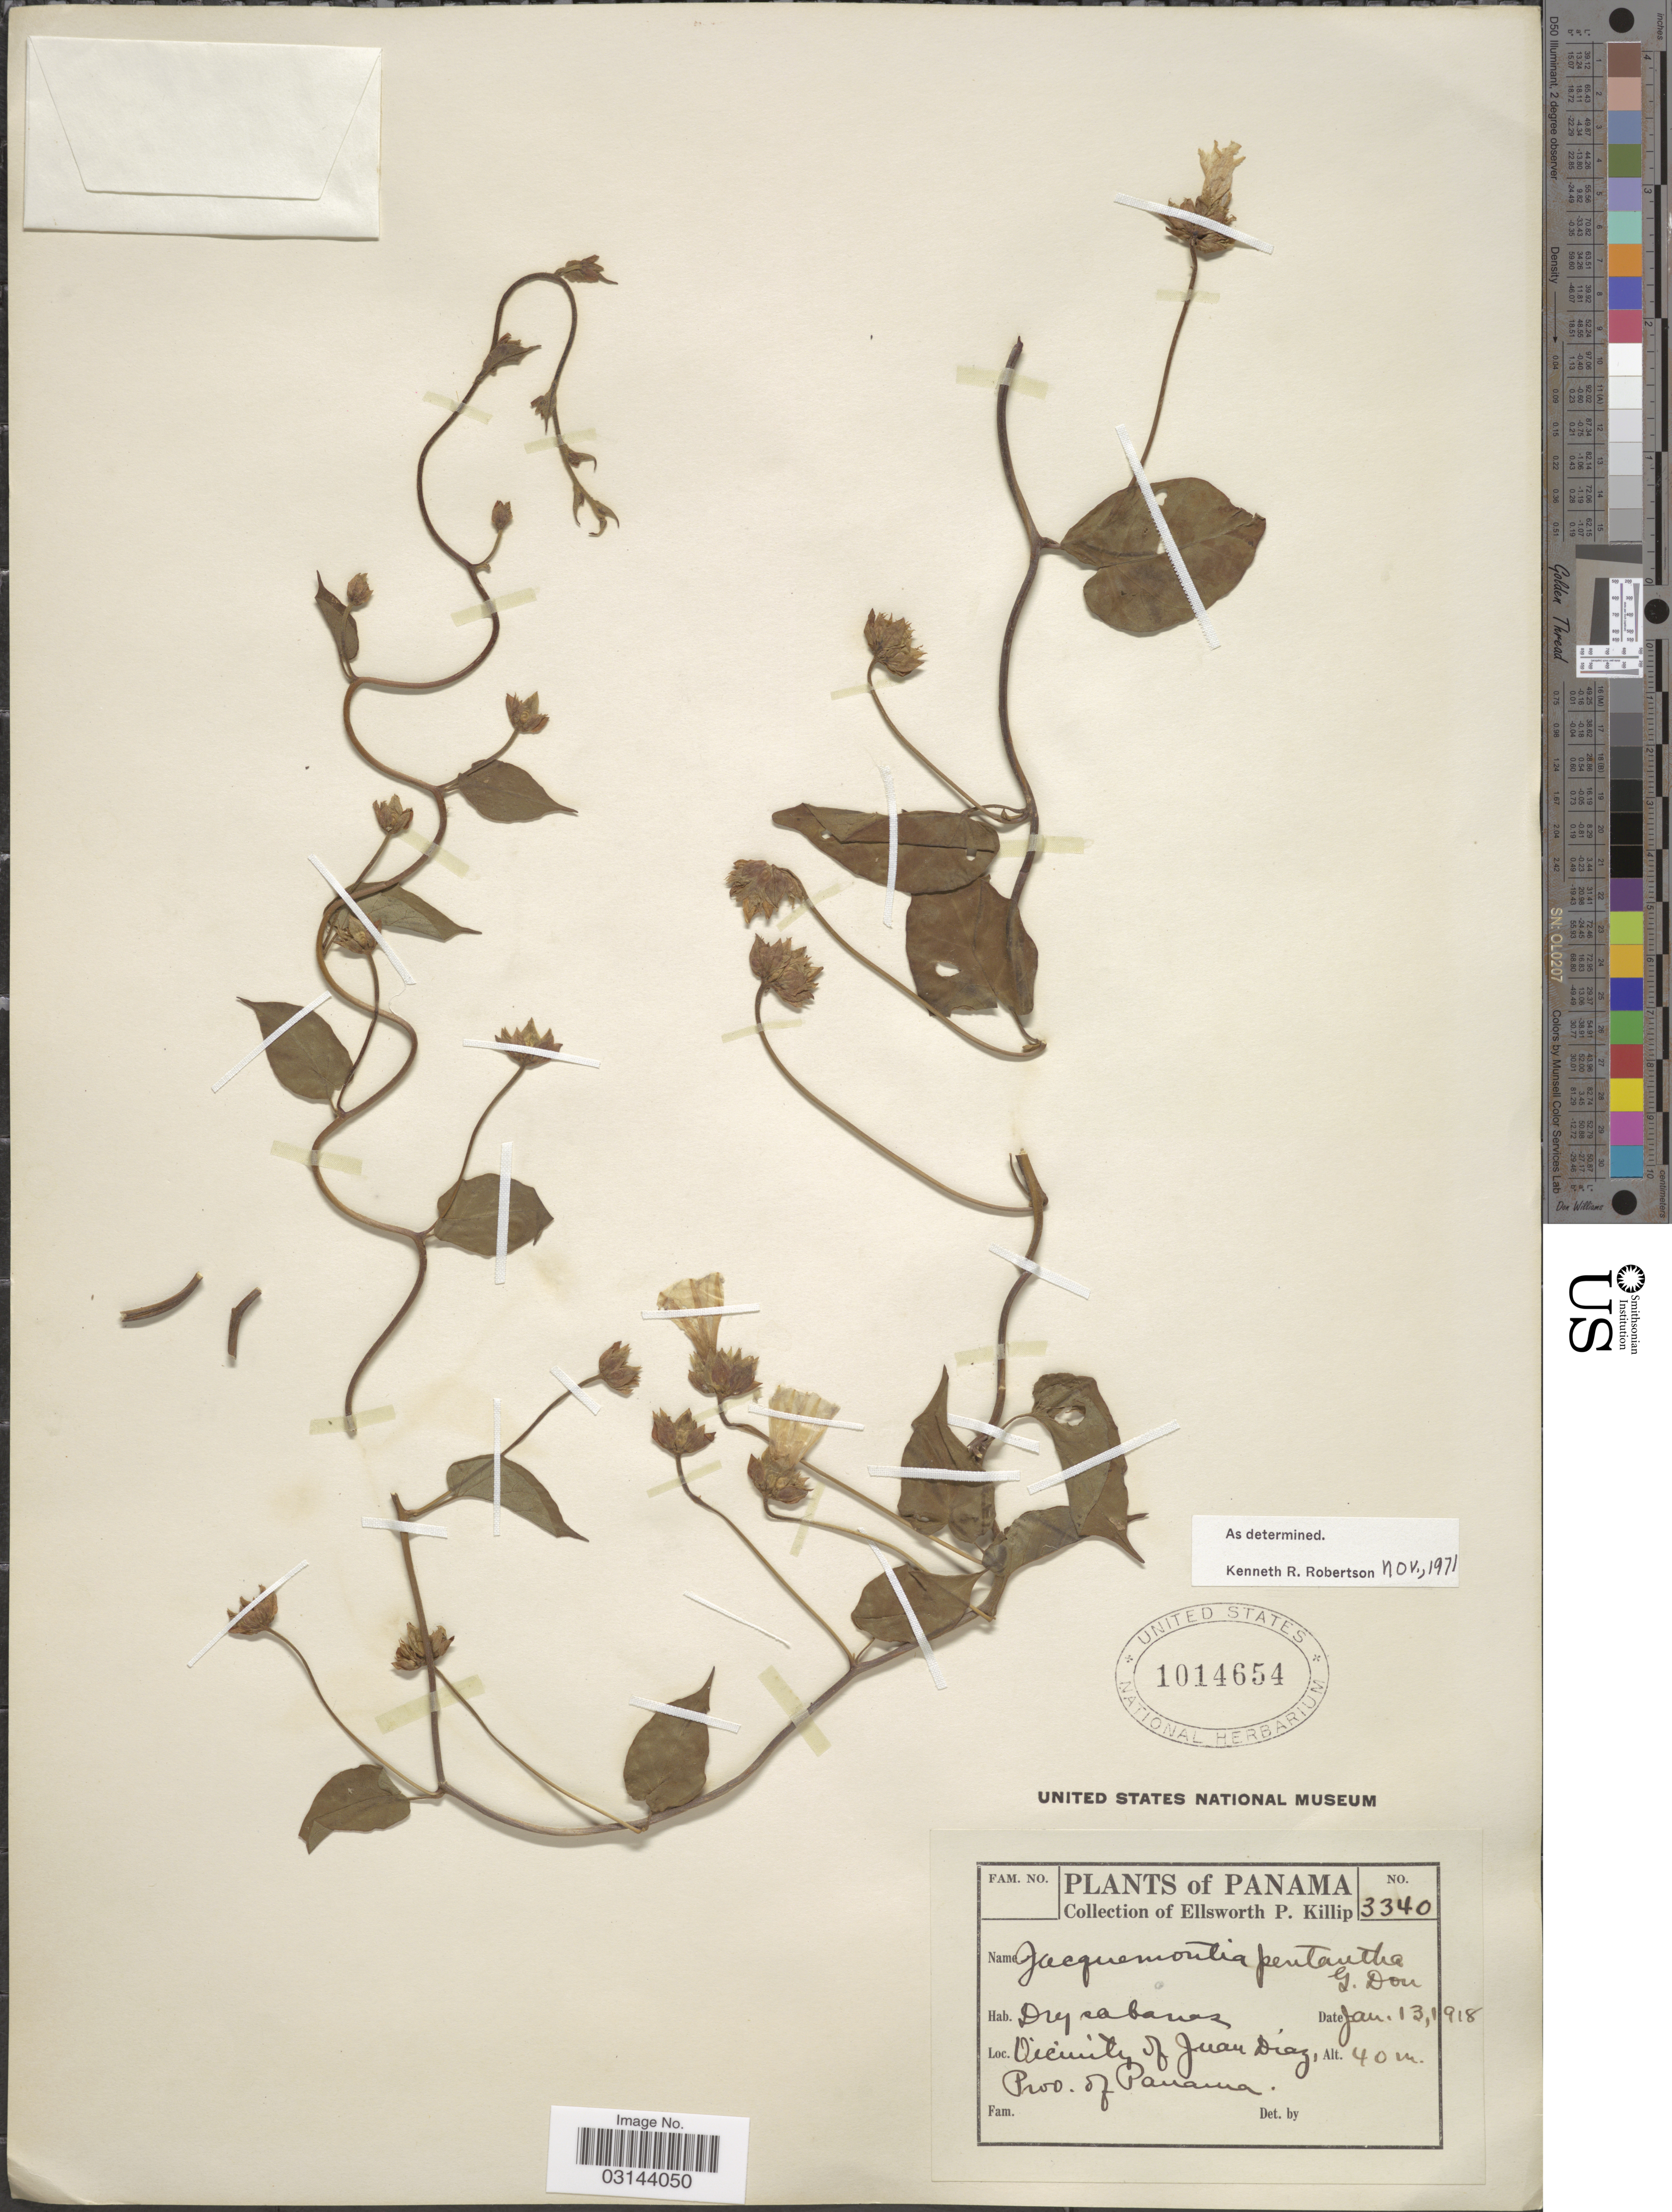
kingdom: Plantae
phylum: Tracheophyta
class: Magnoliopsida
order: Solanales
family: Convolvulaceae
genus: Jacquemontia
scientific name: Jacquemontia pentanthos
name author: (Jacq.) G. Don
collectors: E. P. Killip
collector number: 3340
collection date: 1918-01-13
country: Panama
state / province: Panamá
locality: Vicinity of Juan Diaz, Prov. of Panama.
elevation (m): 40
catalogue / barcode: US 1014654